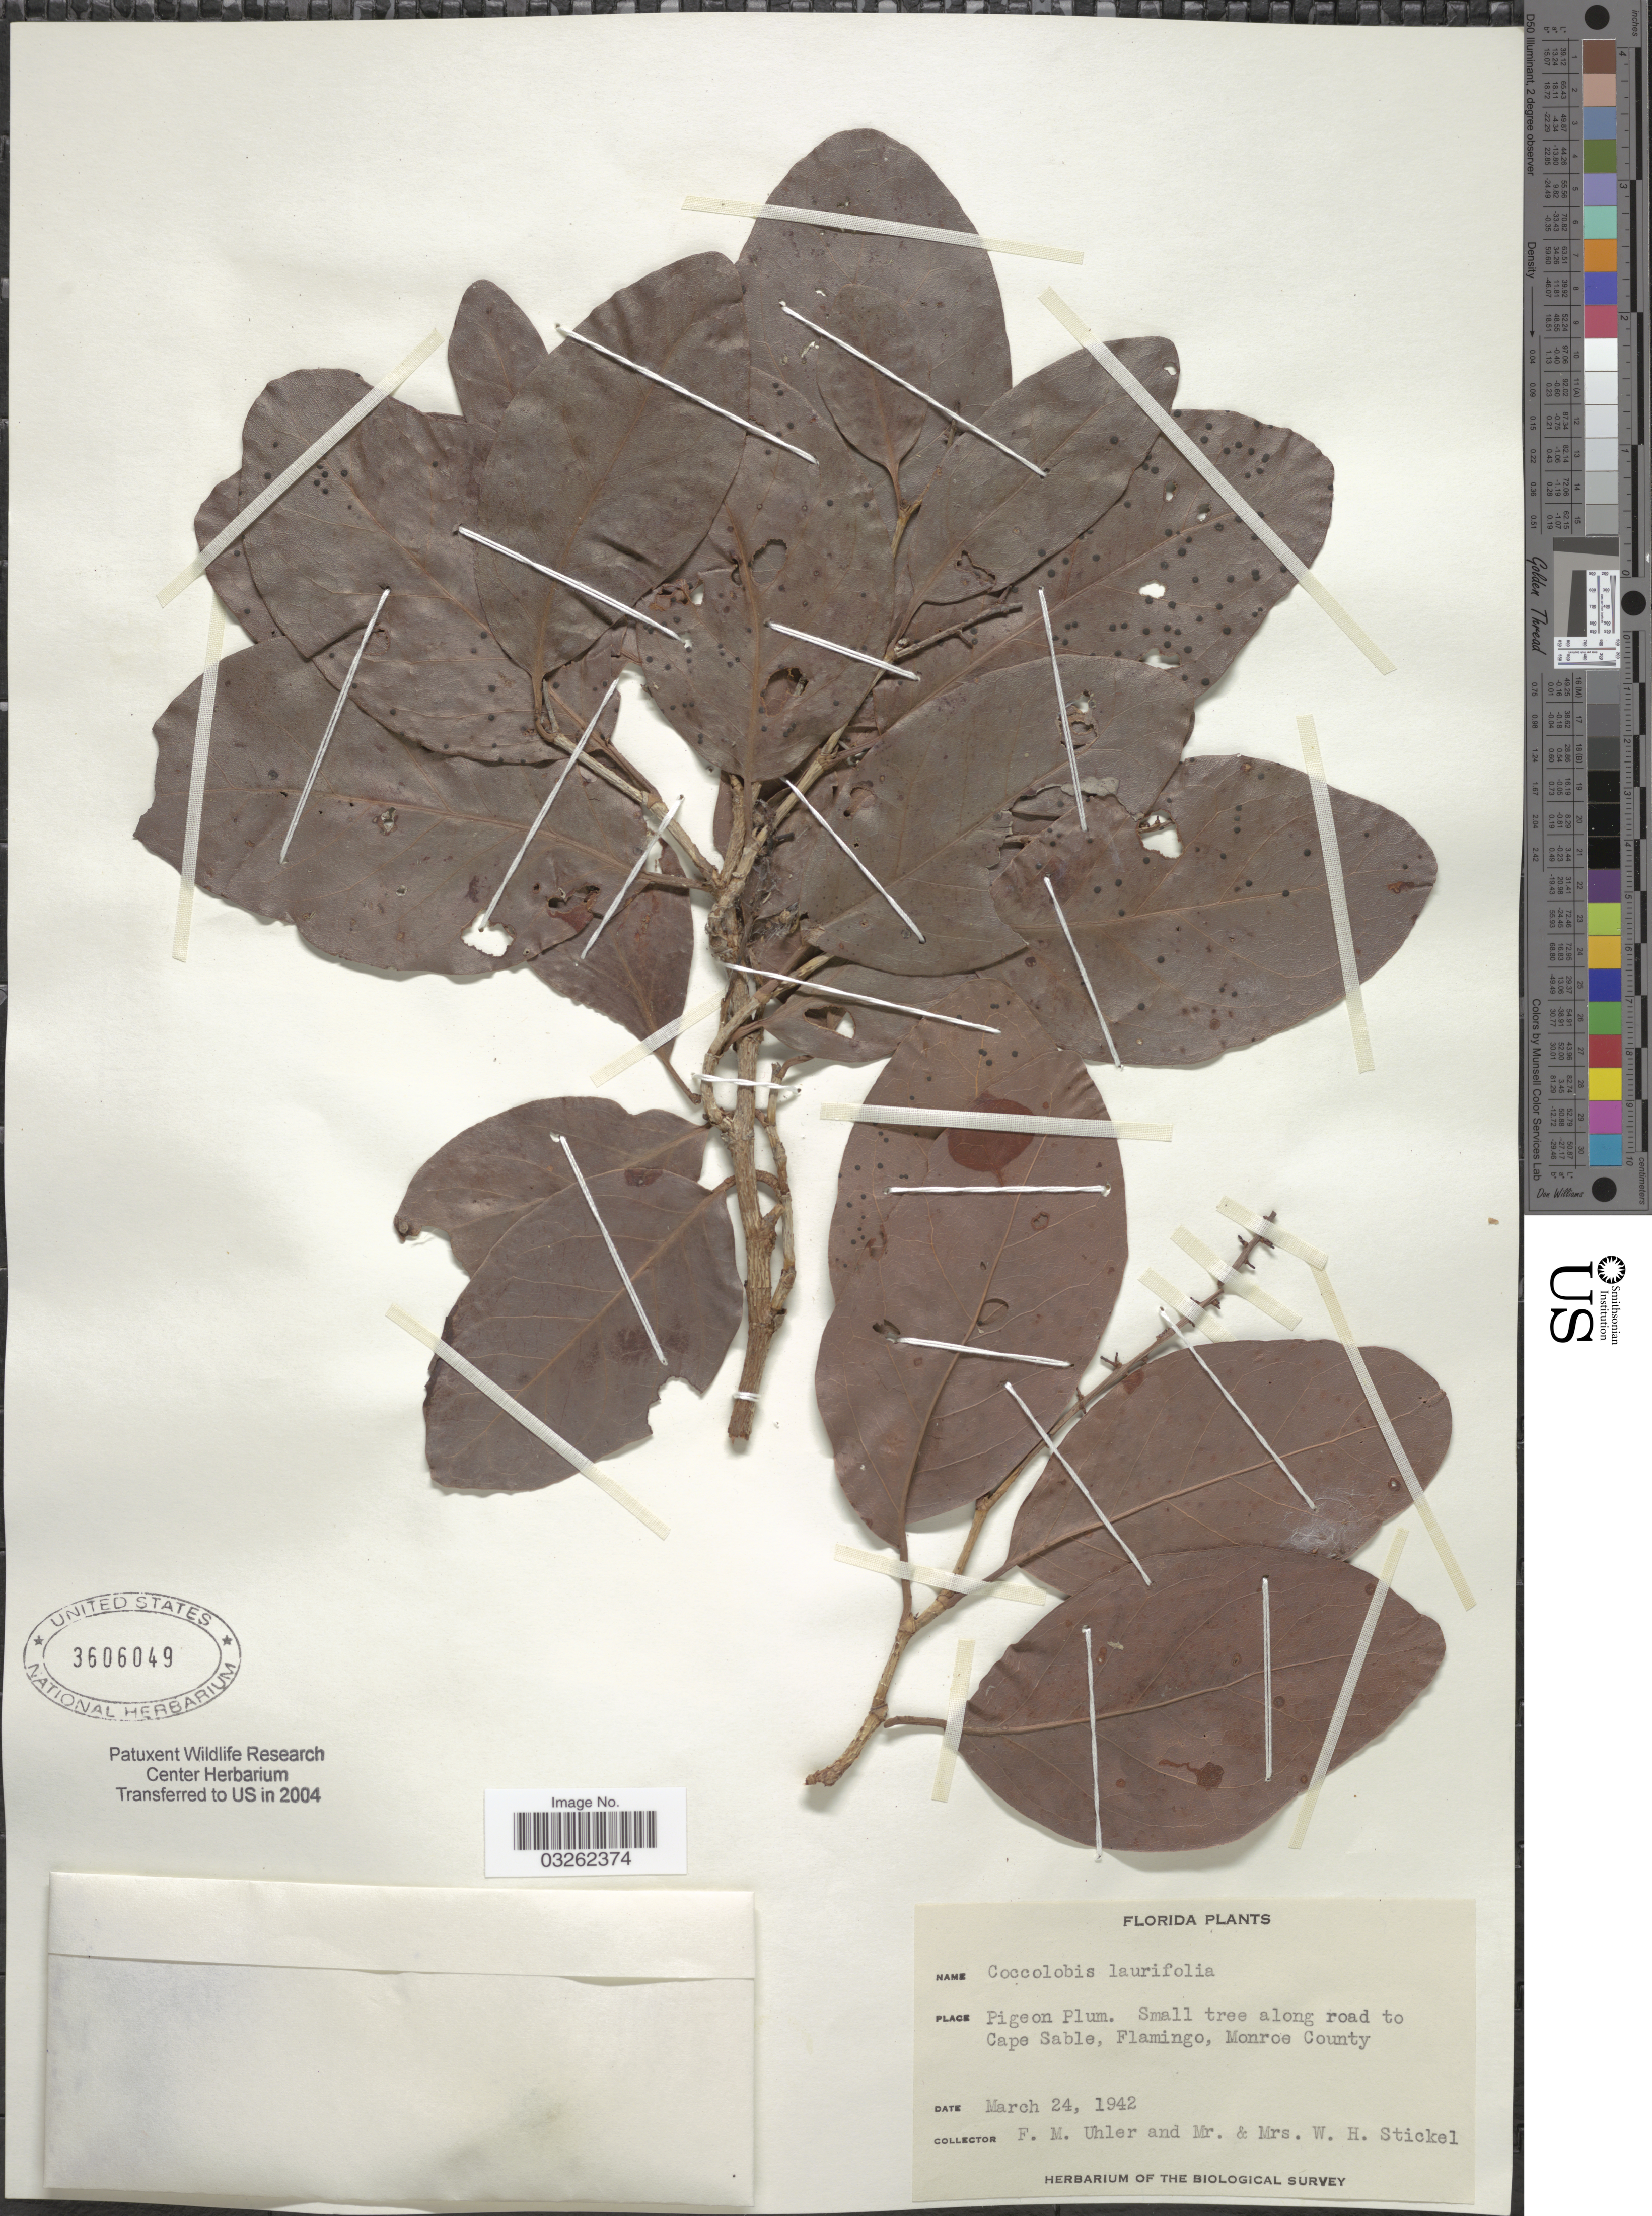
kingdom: Plantae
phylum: Tracheophyta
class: Magnoliopsida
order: Caryophyllales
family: Polygonaceae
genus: Coccoloba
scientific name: Coccoloba floridana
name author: Meisn. in DC.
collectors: F. M. Uhler, W. Stickel & W. Stickel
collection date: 1942-03-24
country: United States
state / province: Florida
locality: Small tree along road to Cape Sable, Flamingo, Monroe County.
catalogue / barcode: US 3606049